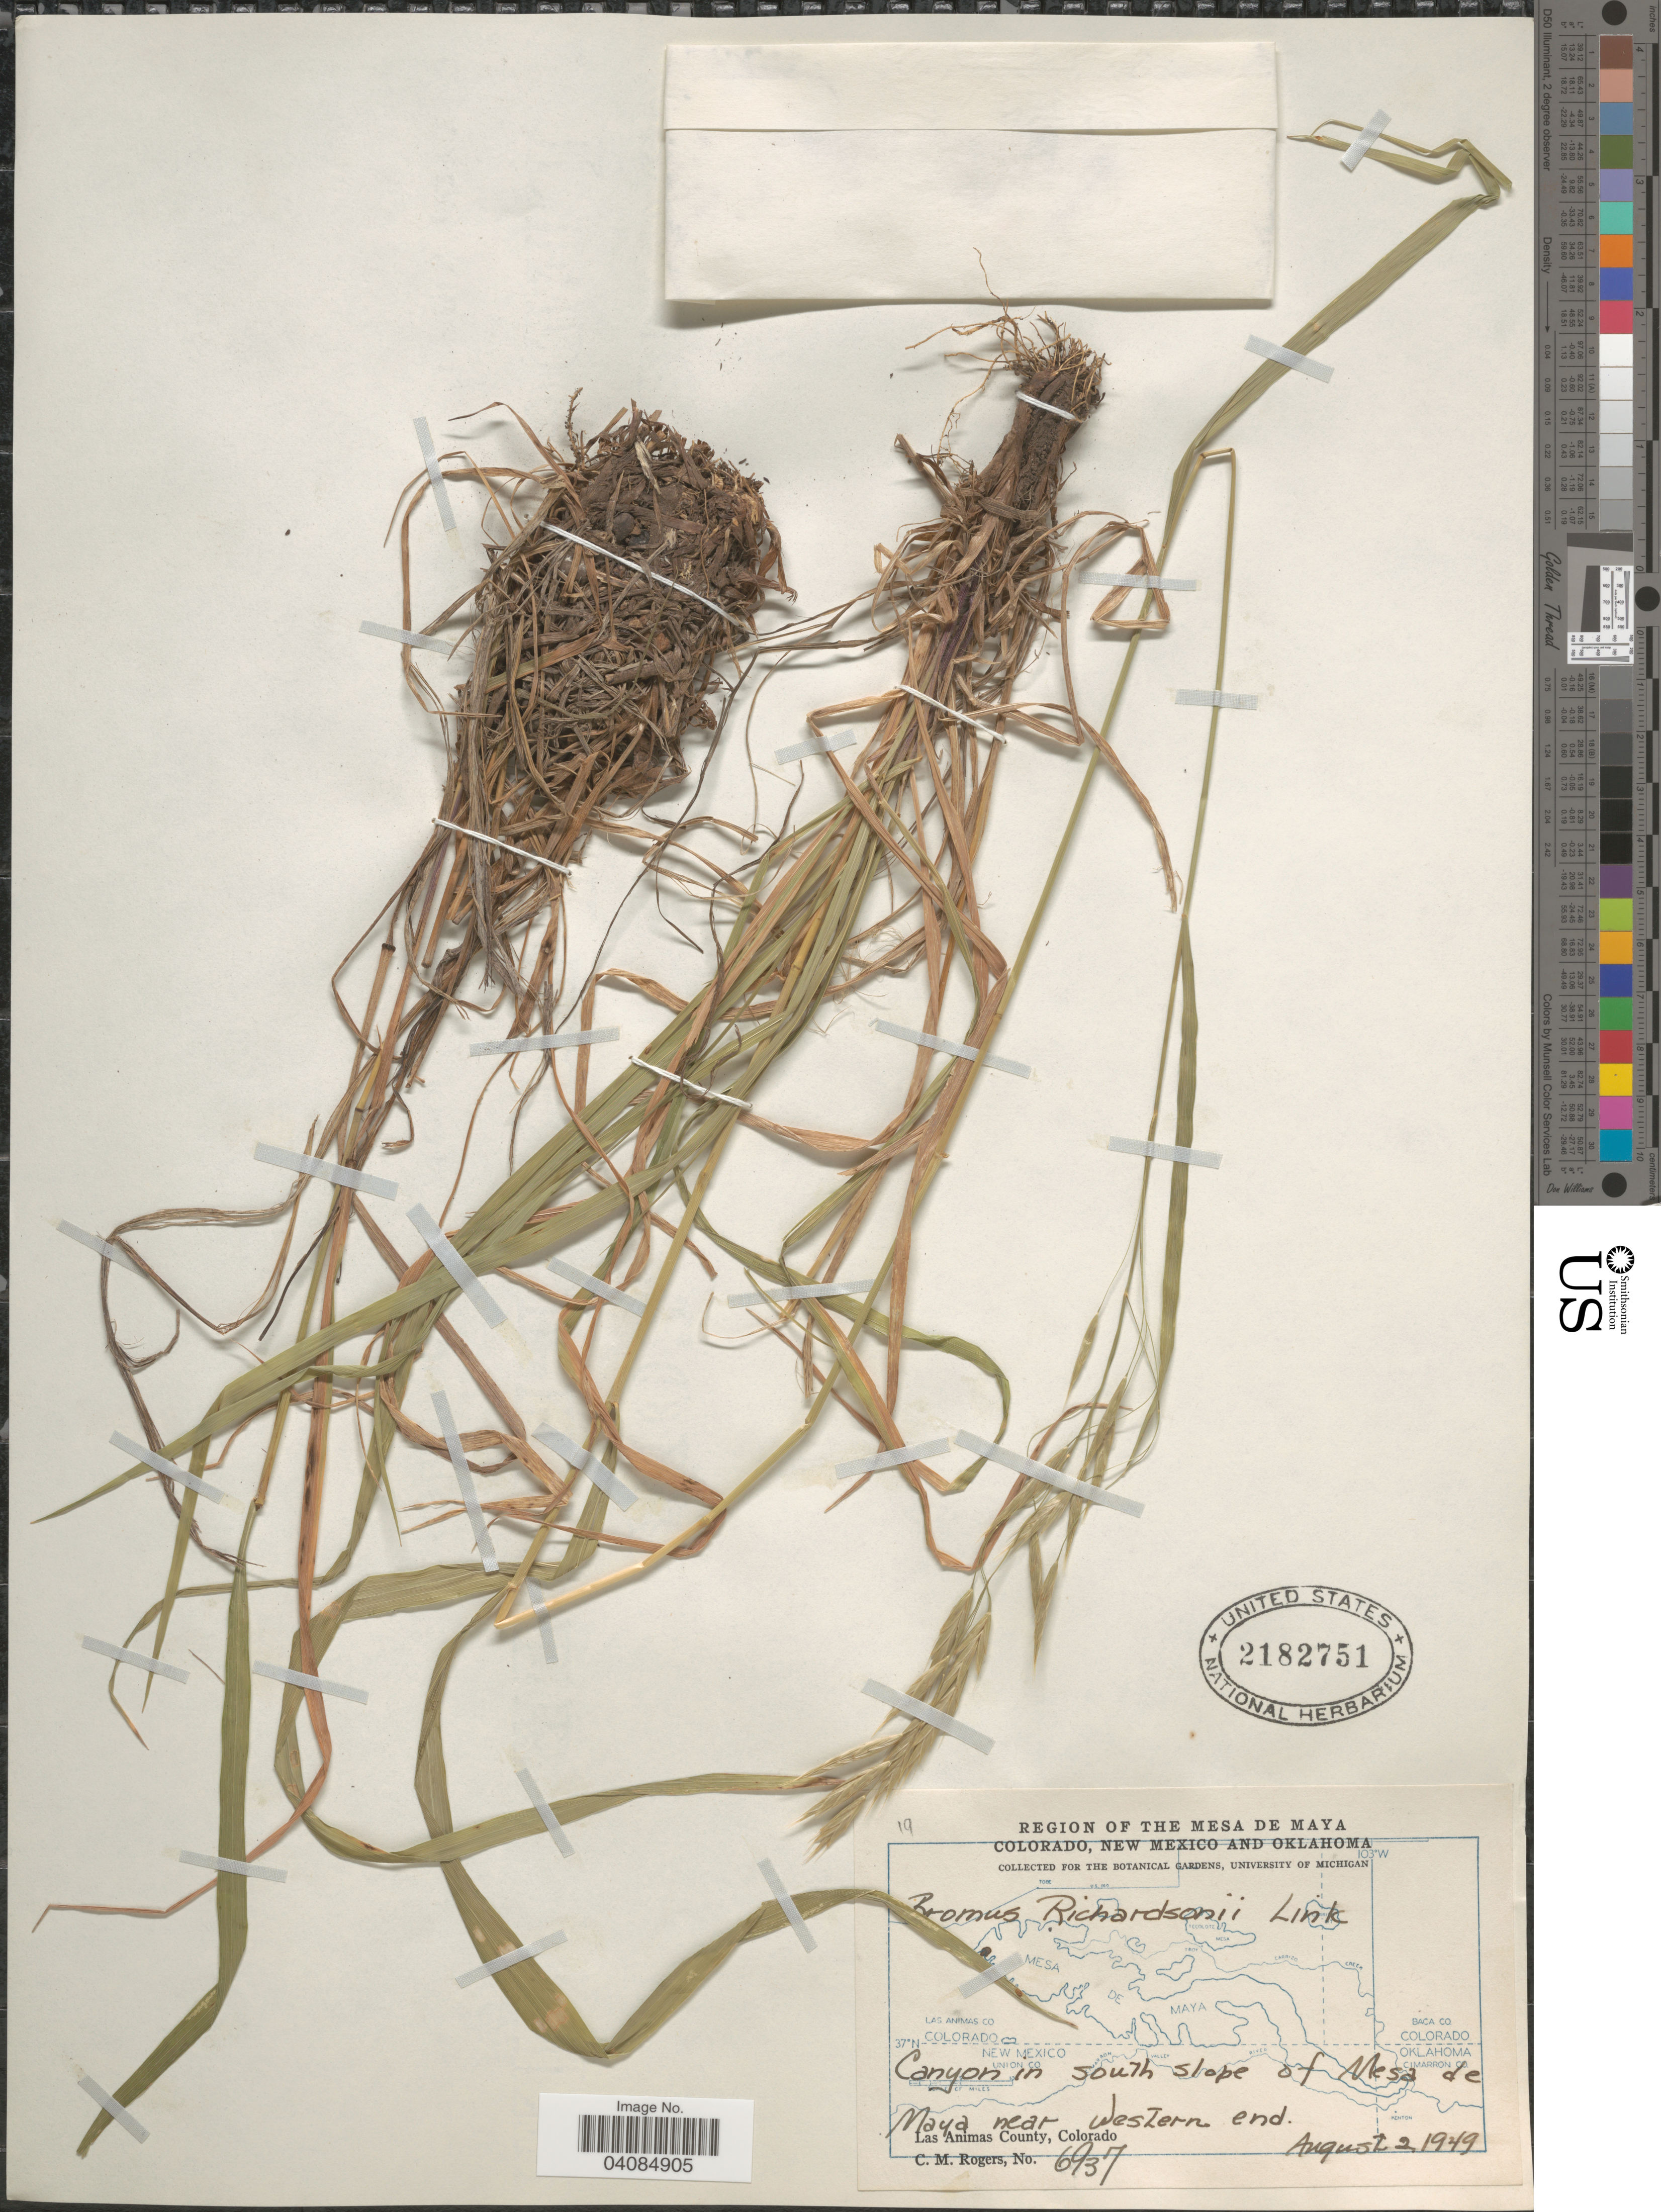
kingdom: Plantae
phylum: Tracheophyta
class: Liliopsida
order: Poales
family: Poaceae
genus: Bromus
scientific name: Bromus racemosus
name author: L.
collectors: C. M. Rogers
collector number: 6937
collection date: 1949-08-02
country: United States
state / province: Colorado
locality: Region of The Mesa de Maya. Canyon in south slope of Mesa de Maya near Western end. Las Animas County.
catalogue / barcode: US 2182751